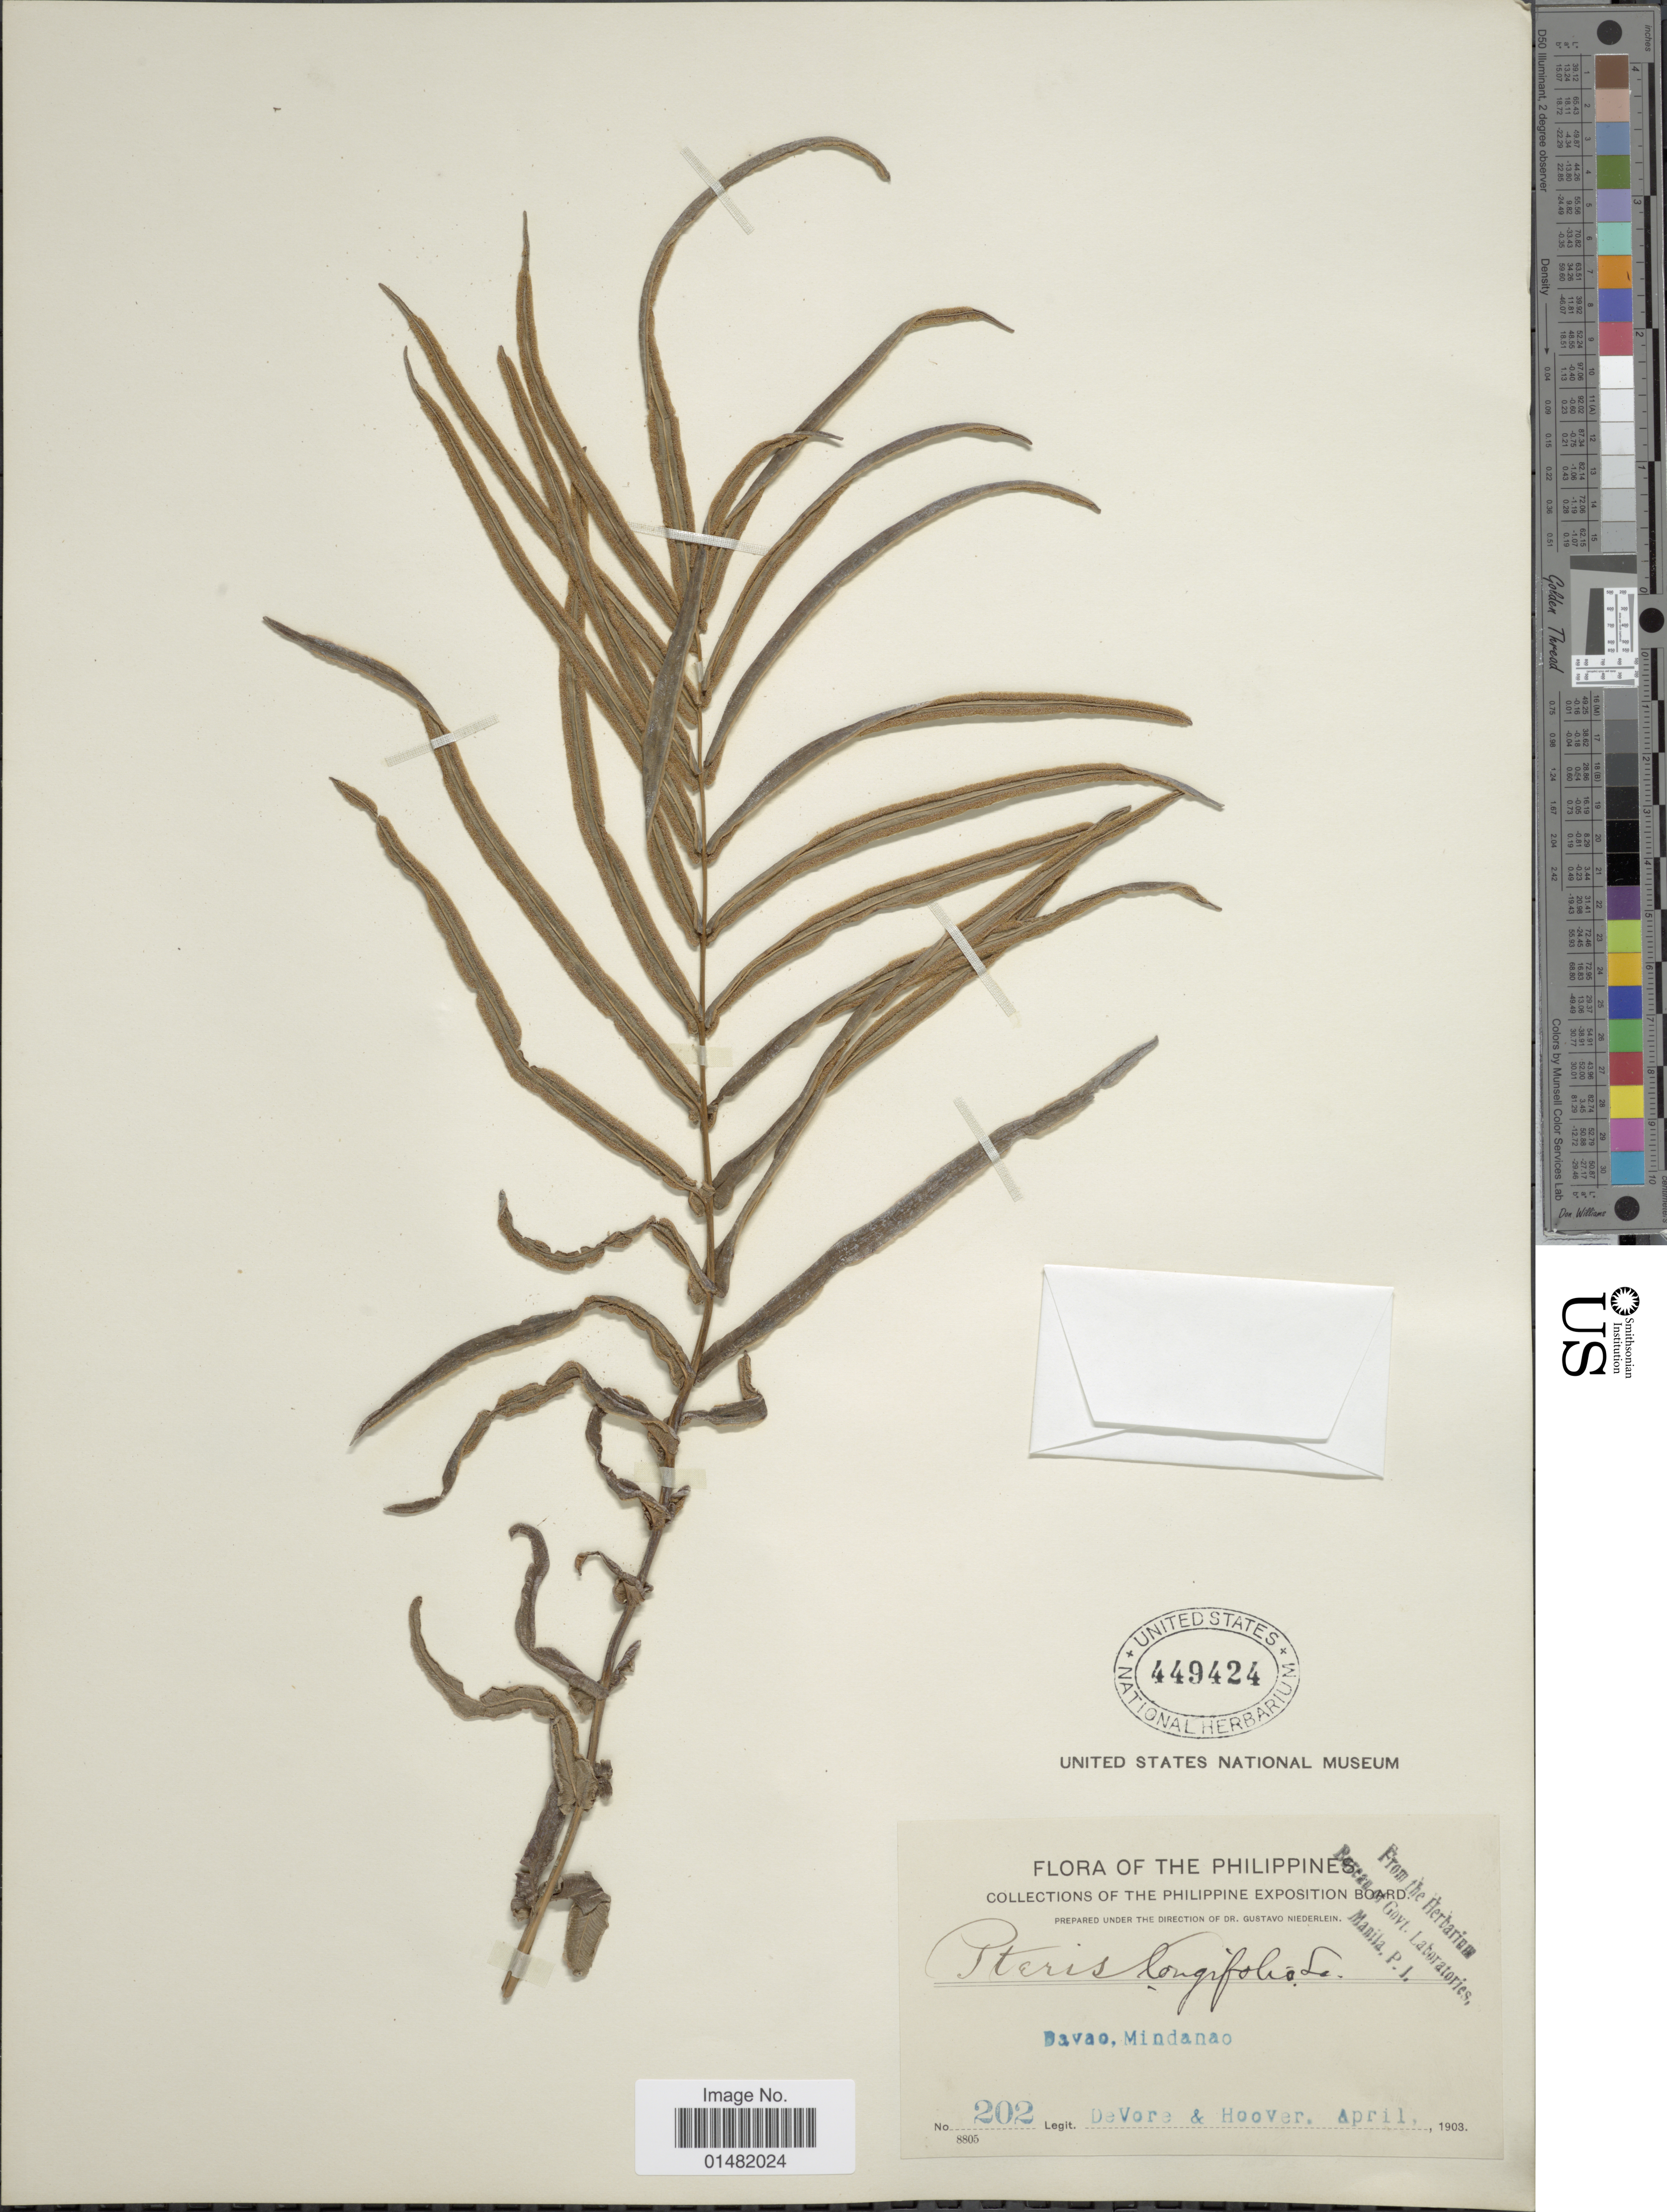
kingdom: Plantae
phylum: Tracheophyta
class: Polypodiopsida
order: Polypodiales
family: Pteridaceae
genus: Pteris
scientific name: Pteris vittata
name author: L.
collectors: -. DeVore & -- Hoover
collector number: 202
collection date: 1903-04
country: Philippines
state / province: Davao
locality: Mindanao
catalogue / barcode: US 449424